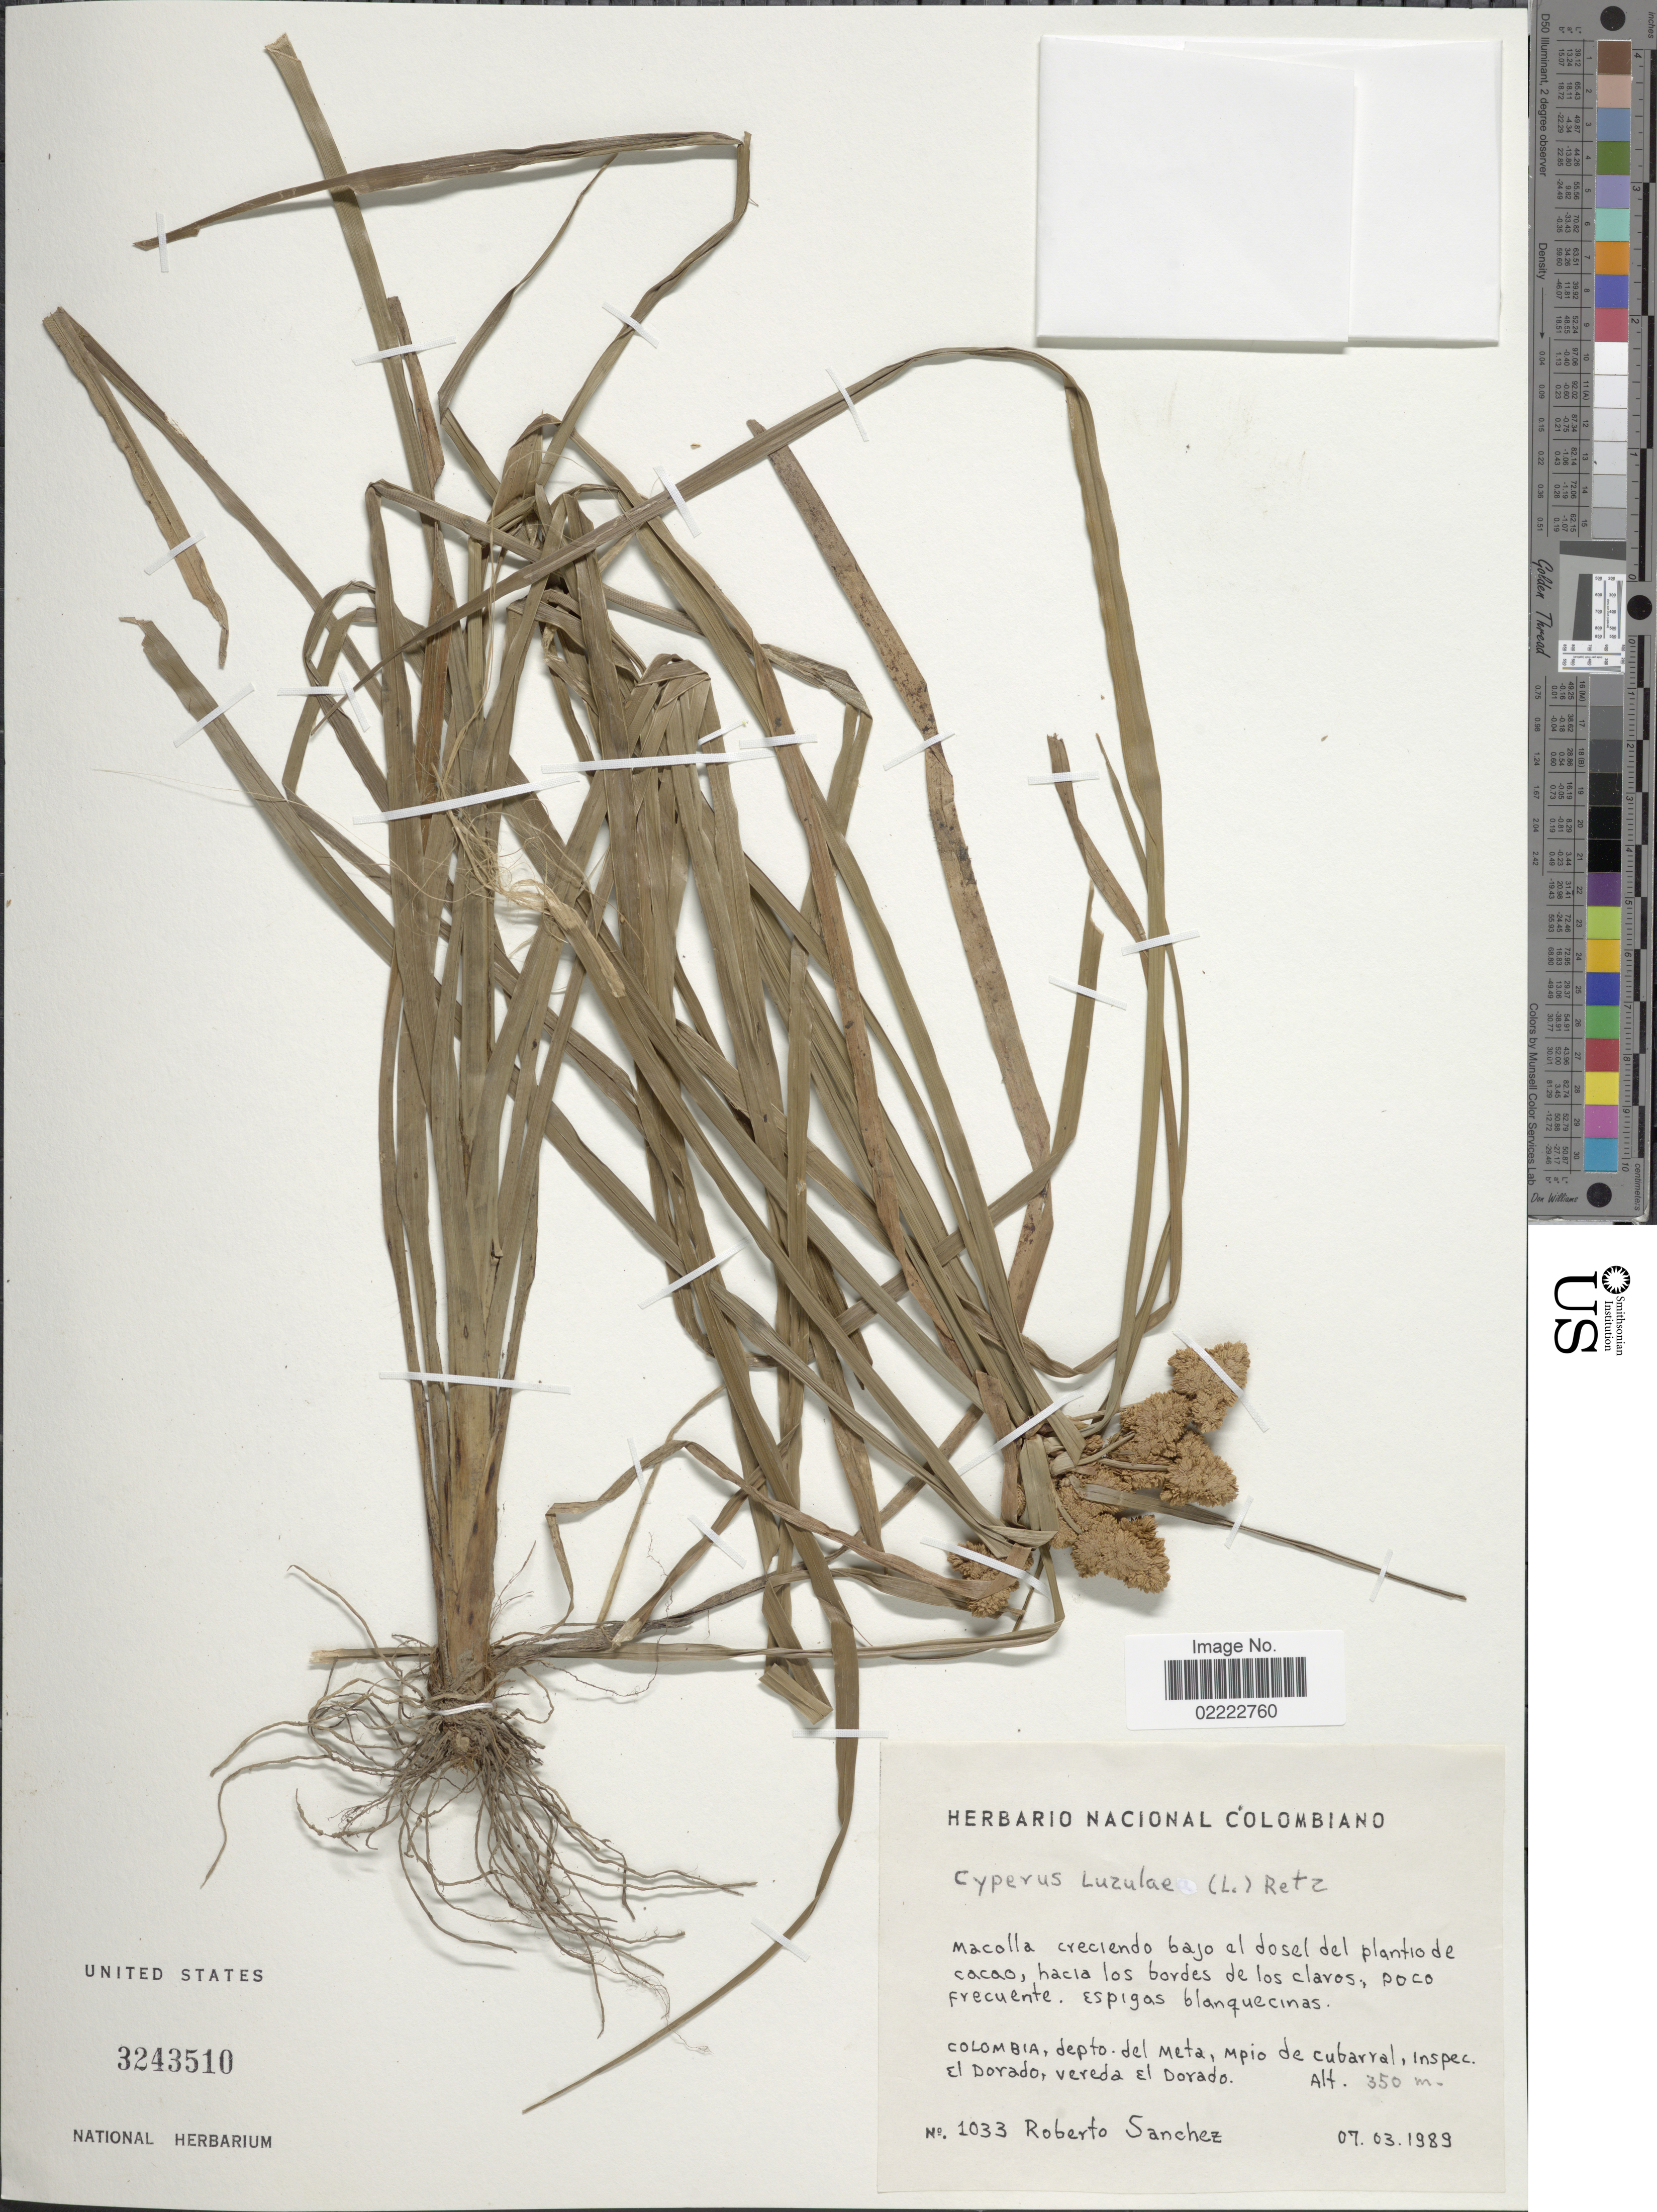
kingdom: Plantae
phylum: Tracheophyta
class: Liliopsida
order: Poales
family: Cyperaceae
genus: Cyperus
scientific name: Cyperus luzulae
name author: (L.) Rottb. ex Retz.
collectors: R. Sanchez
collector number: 1033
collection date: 1989-03-07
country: Colombia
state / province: Meta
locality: Depto del Meta, Mpio de cubarral, inspec El Dorado, vereda El Dorado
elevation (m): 350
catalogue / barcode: US 3243510